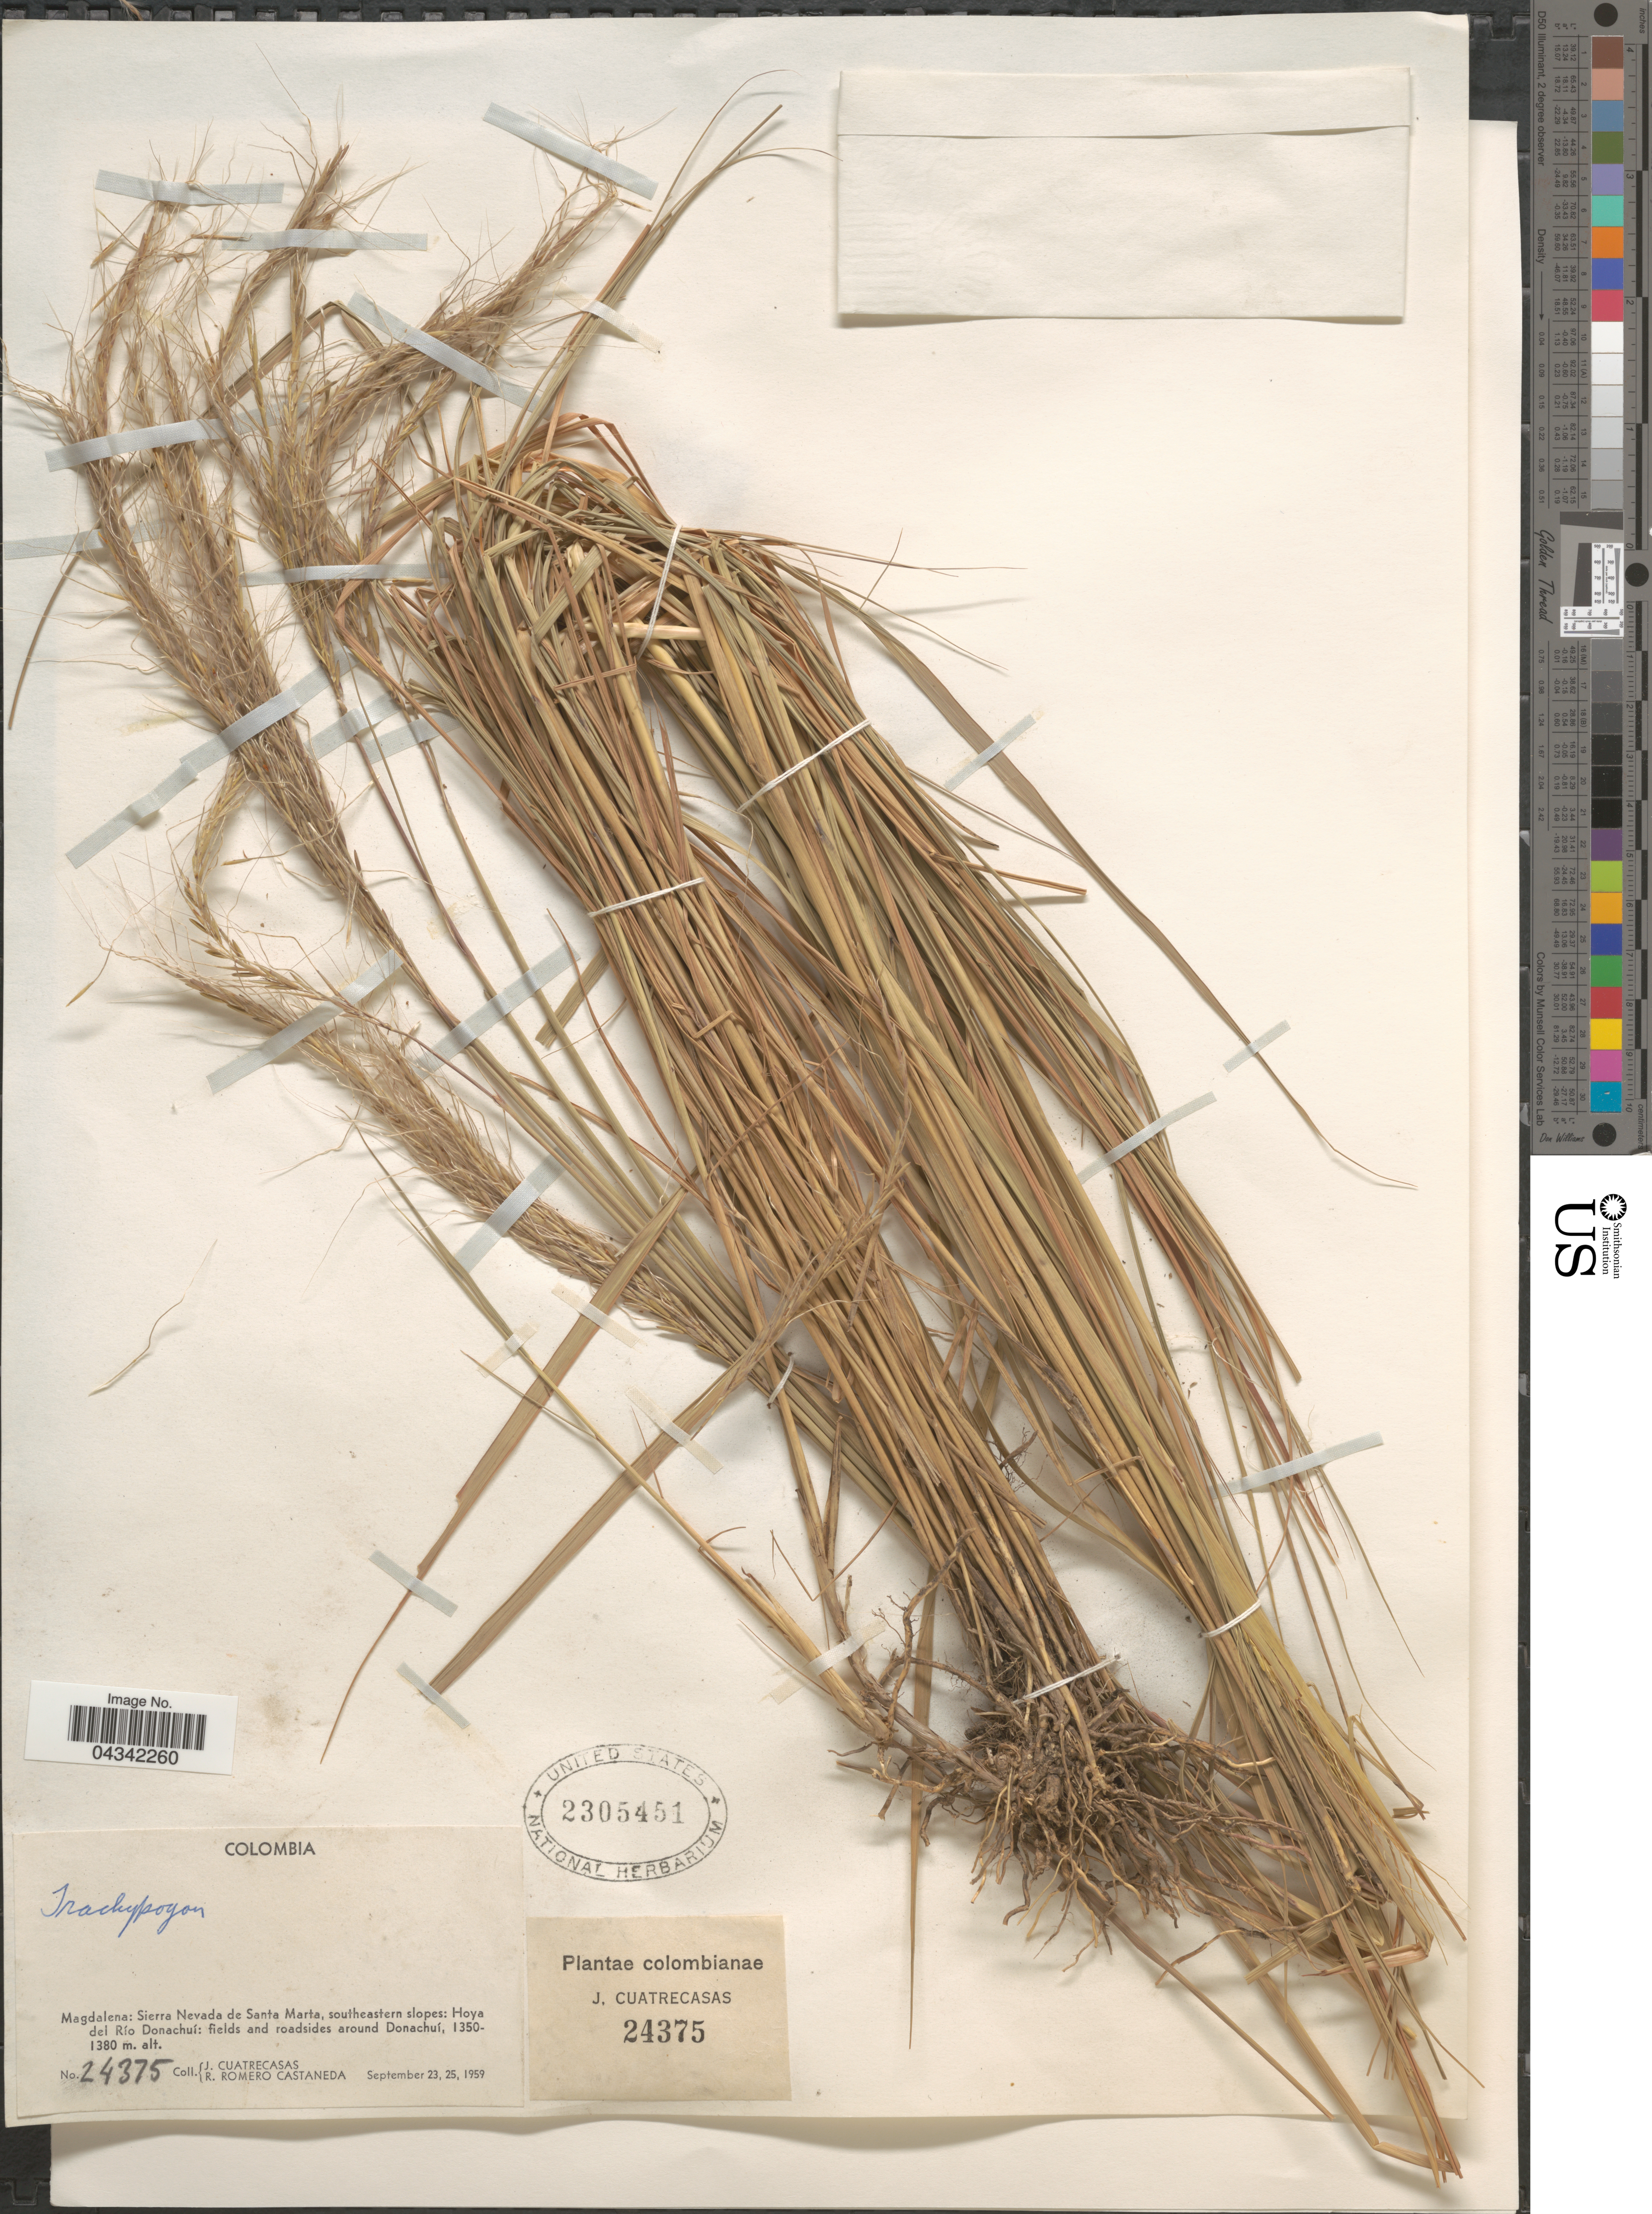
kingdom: Plantae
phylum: Tracheophyta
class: Liliopsida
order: Poales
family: Poaceae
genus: Trachypogon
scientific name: Trachypogon sp.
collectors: J. Cuatrecasas & R. Romero Castañeda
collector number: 24375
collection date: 1959-09-23/1959-09-25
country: Colombia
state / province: Magdalena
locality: Sierra Nevada de Santa Marta, southeastern slopes: Hoya del Río Donachuí: fields and roadsides around Donachuí.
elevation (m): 1350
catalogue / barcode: US 2305451